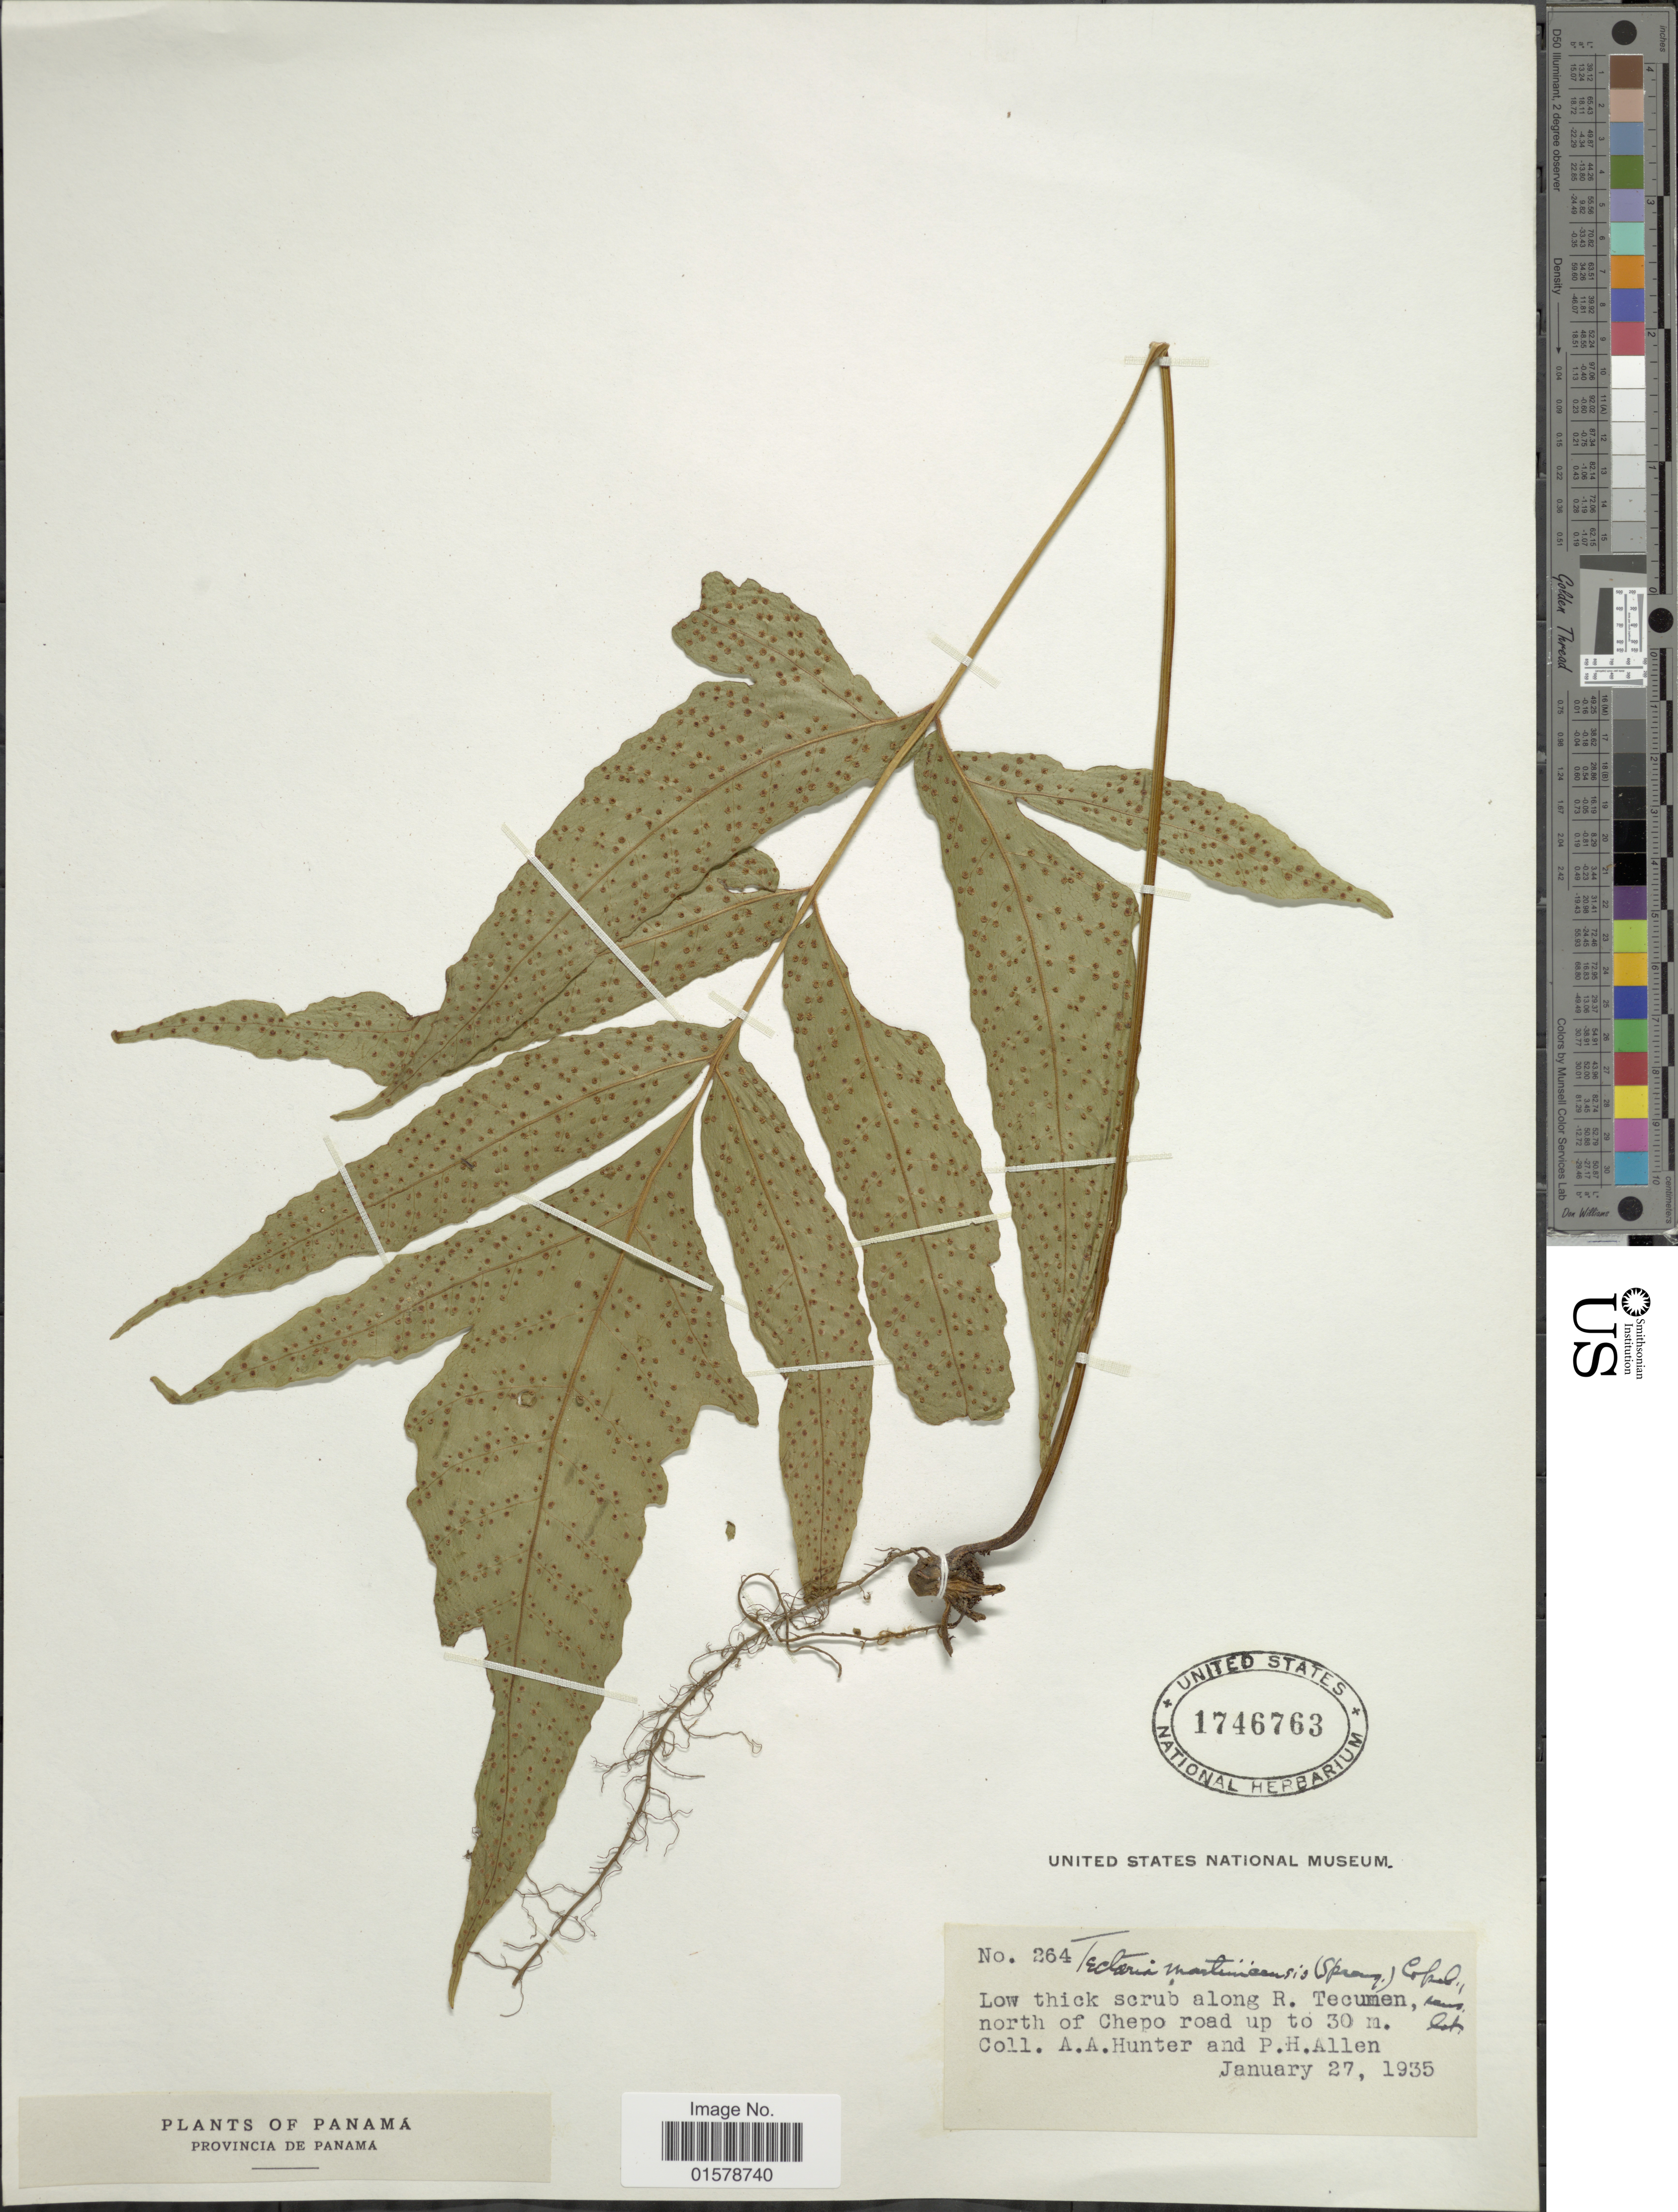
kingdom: Plantae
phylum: Tracheophyta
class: Polypodiopsida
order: Polypodiales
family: Tectariaceae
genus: Tectaria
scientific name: Tectaria pilosa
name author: (Fée) Maxon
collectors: A. Hunter & P. H. Allen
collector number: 264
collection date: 1935-01-27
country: Panama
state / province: Panamá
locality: Low thick scrub along R. Recumen, north of Chepo road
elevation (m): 30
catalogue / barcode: US 1746763